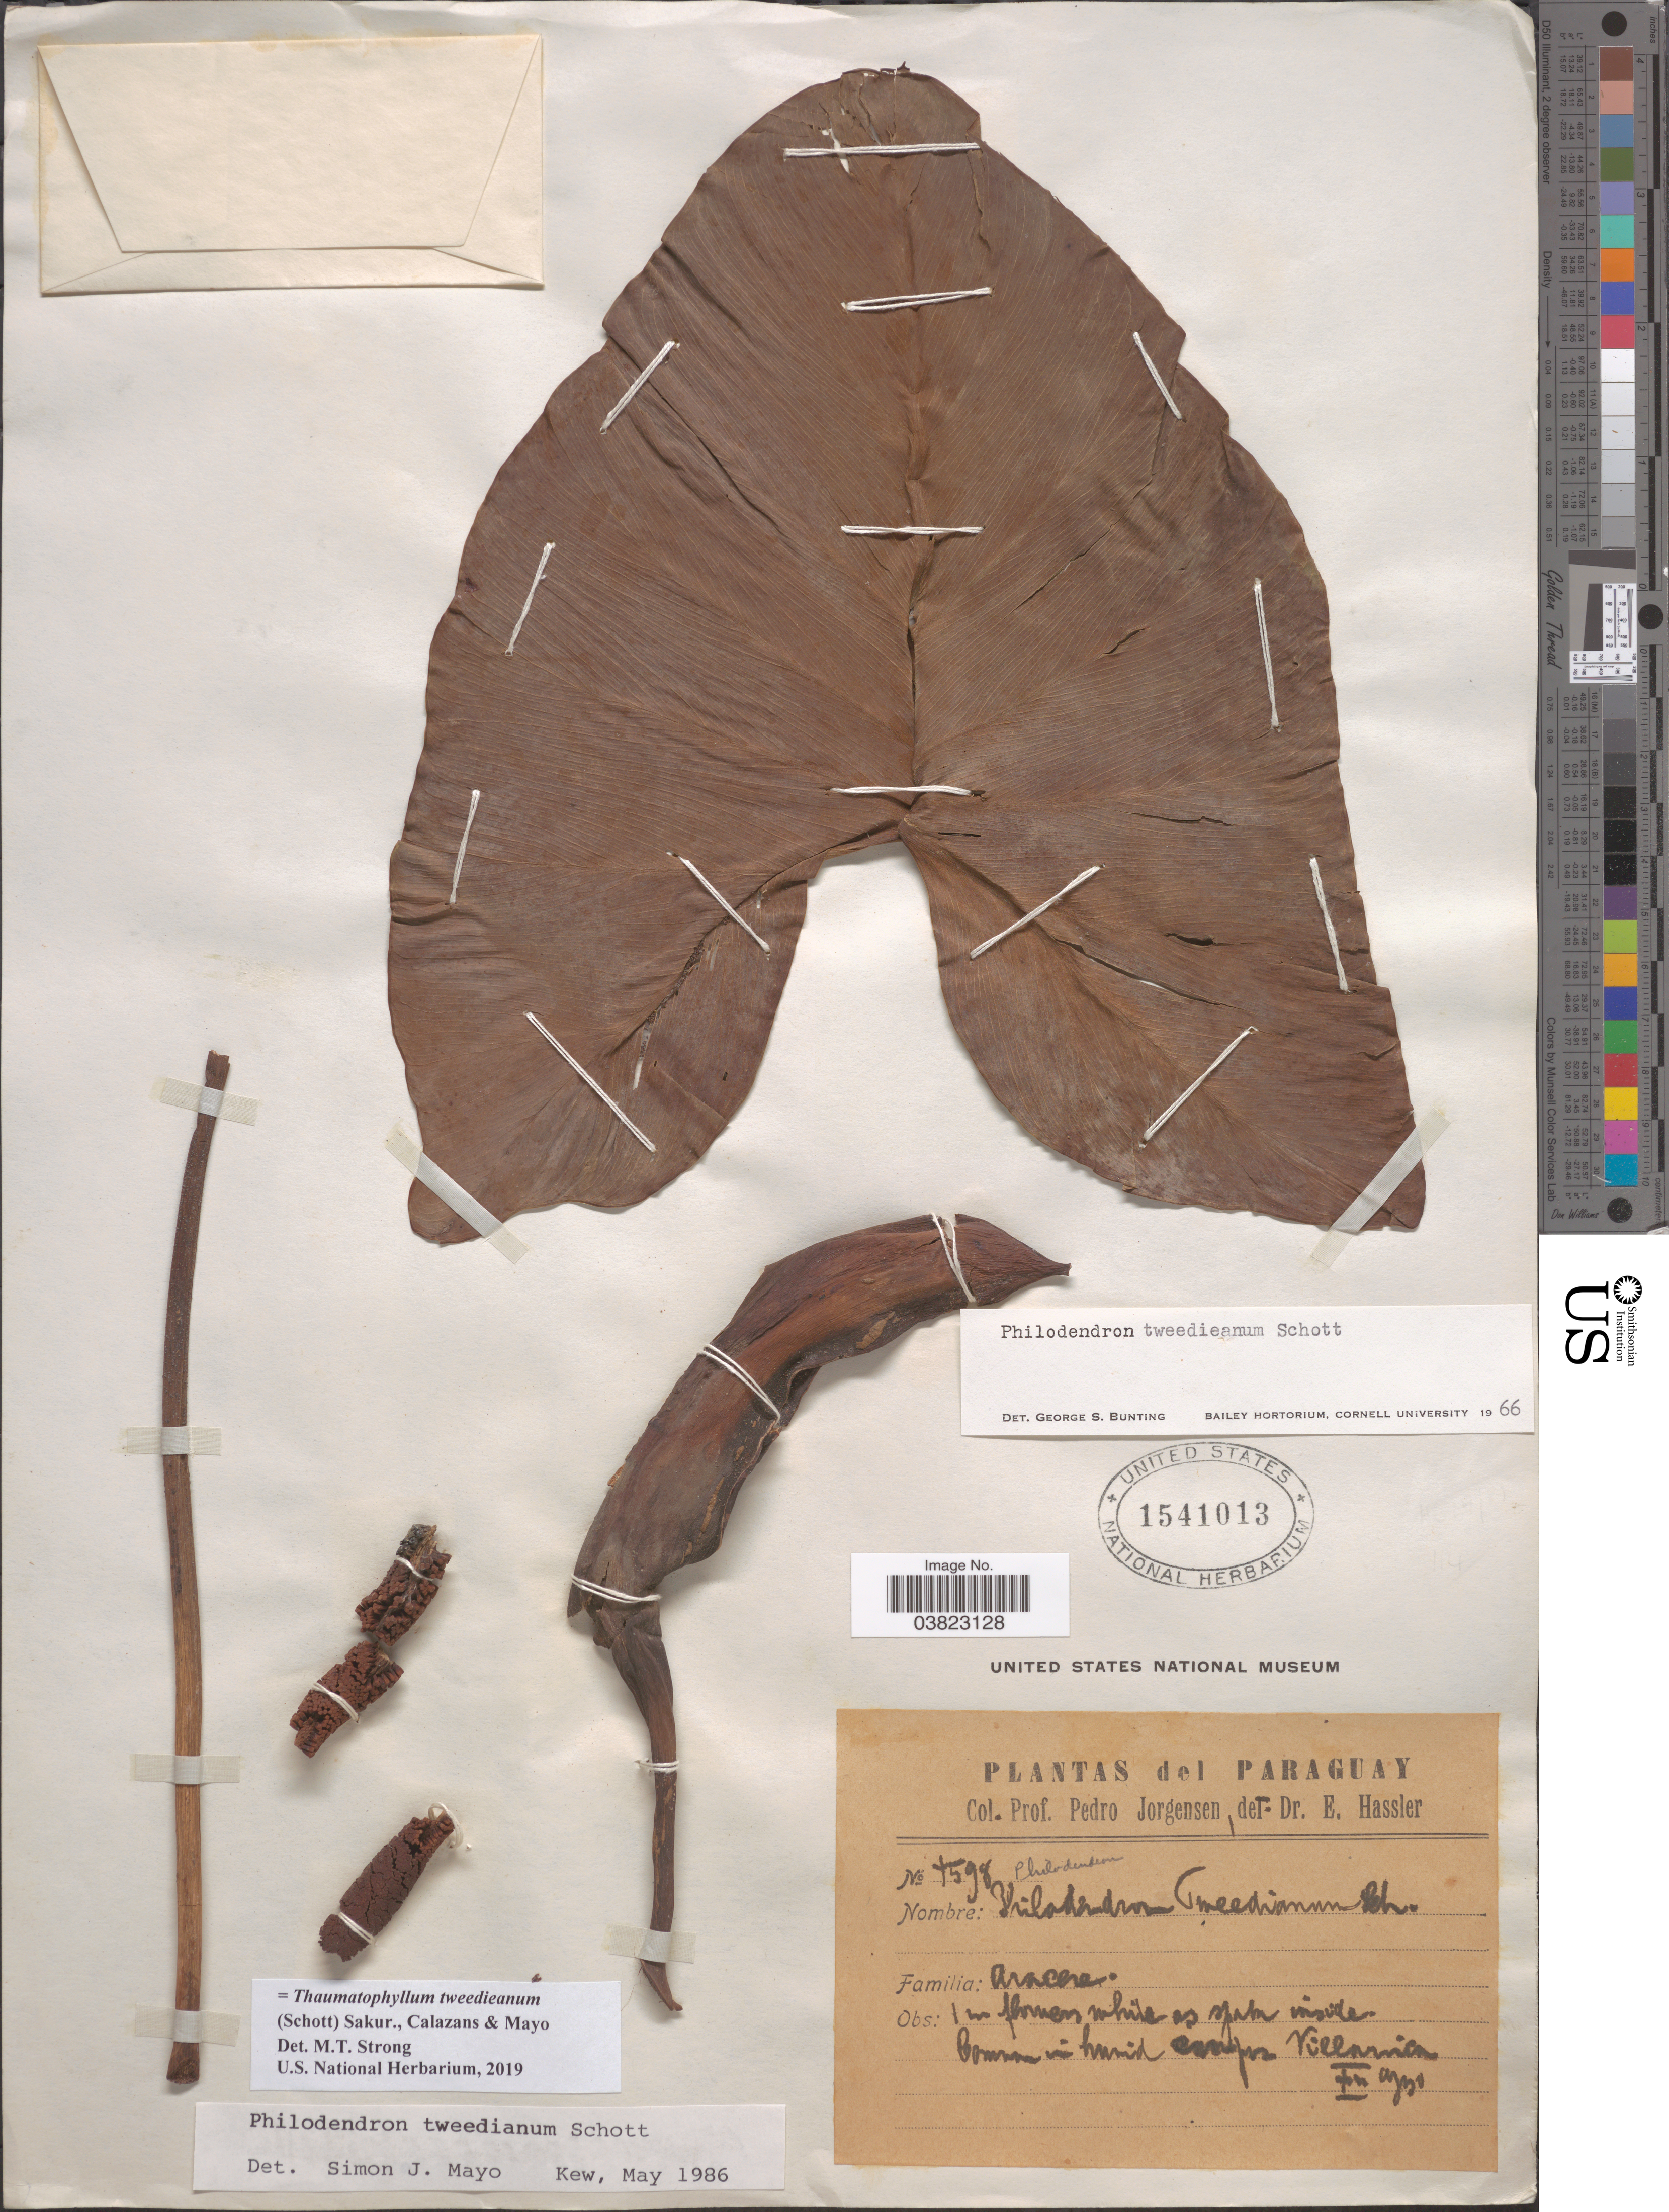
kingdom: Plantae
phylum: Tracheophyta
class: Liliopsida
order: Alismatales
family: Araceae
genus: Thaumatophyllum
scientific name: Thaumatophyllum tweedieanum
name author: (Schott) Sakur. et al.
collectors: P. Jörgensen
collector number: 4598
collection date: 1930-12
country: Paraguay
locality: Villarila.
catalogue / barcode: US 1541013